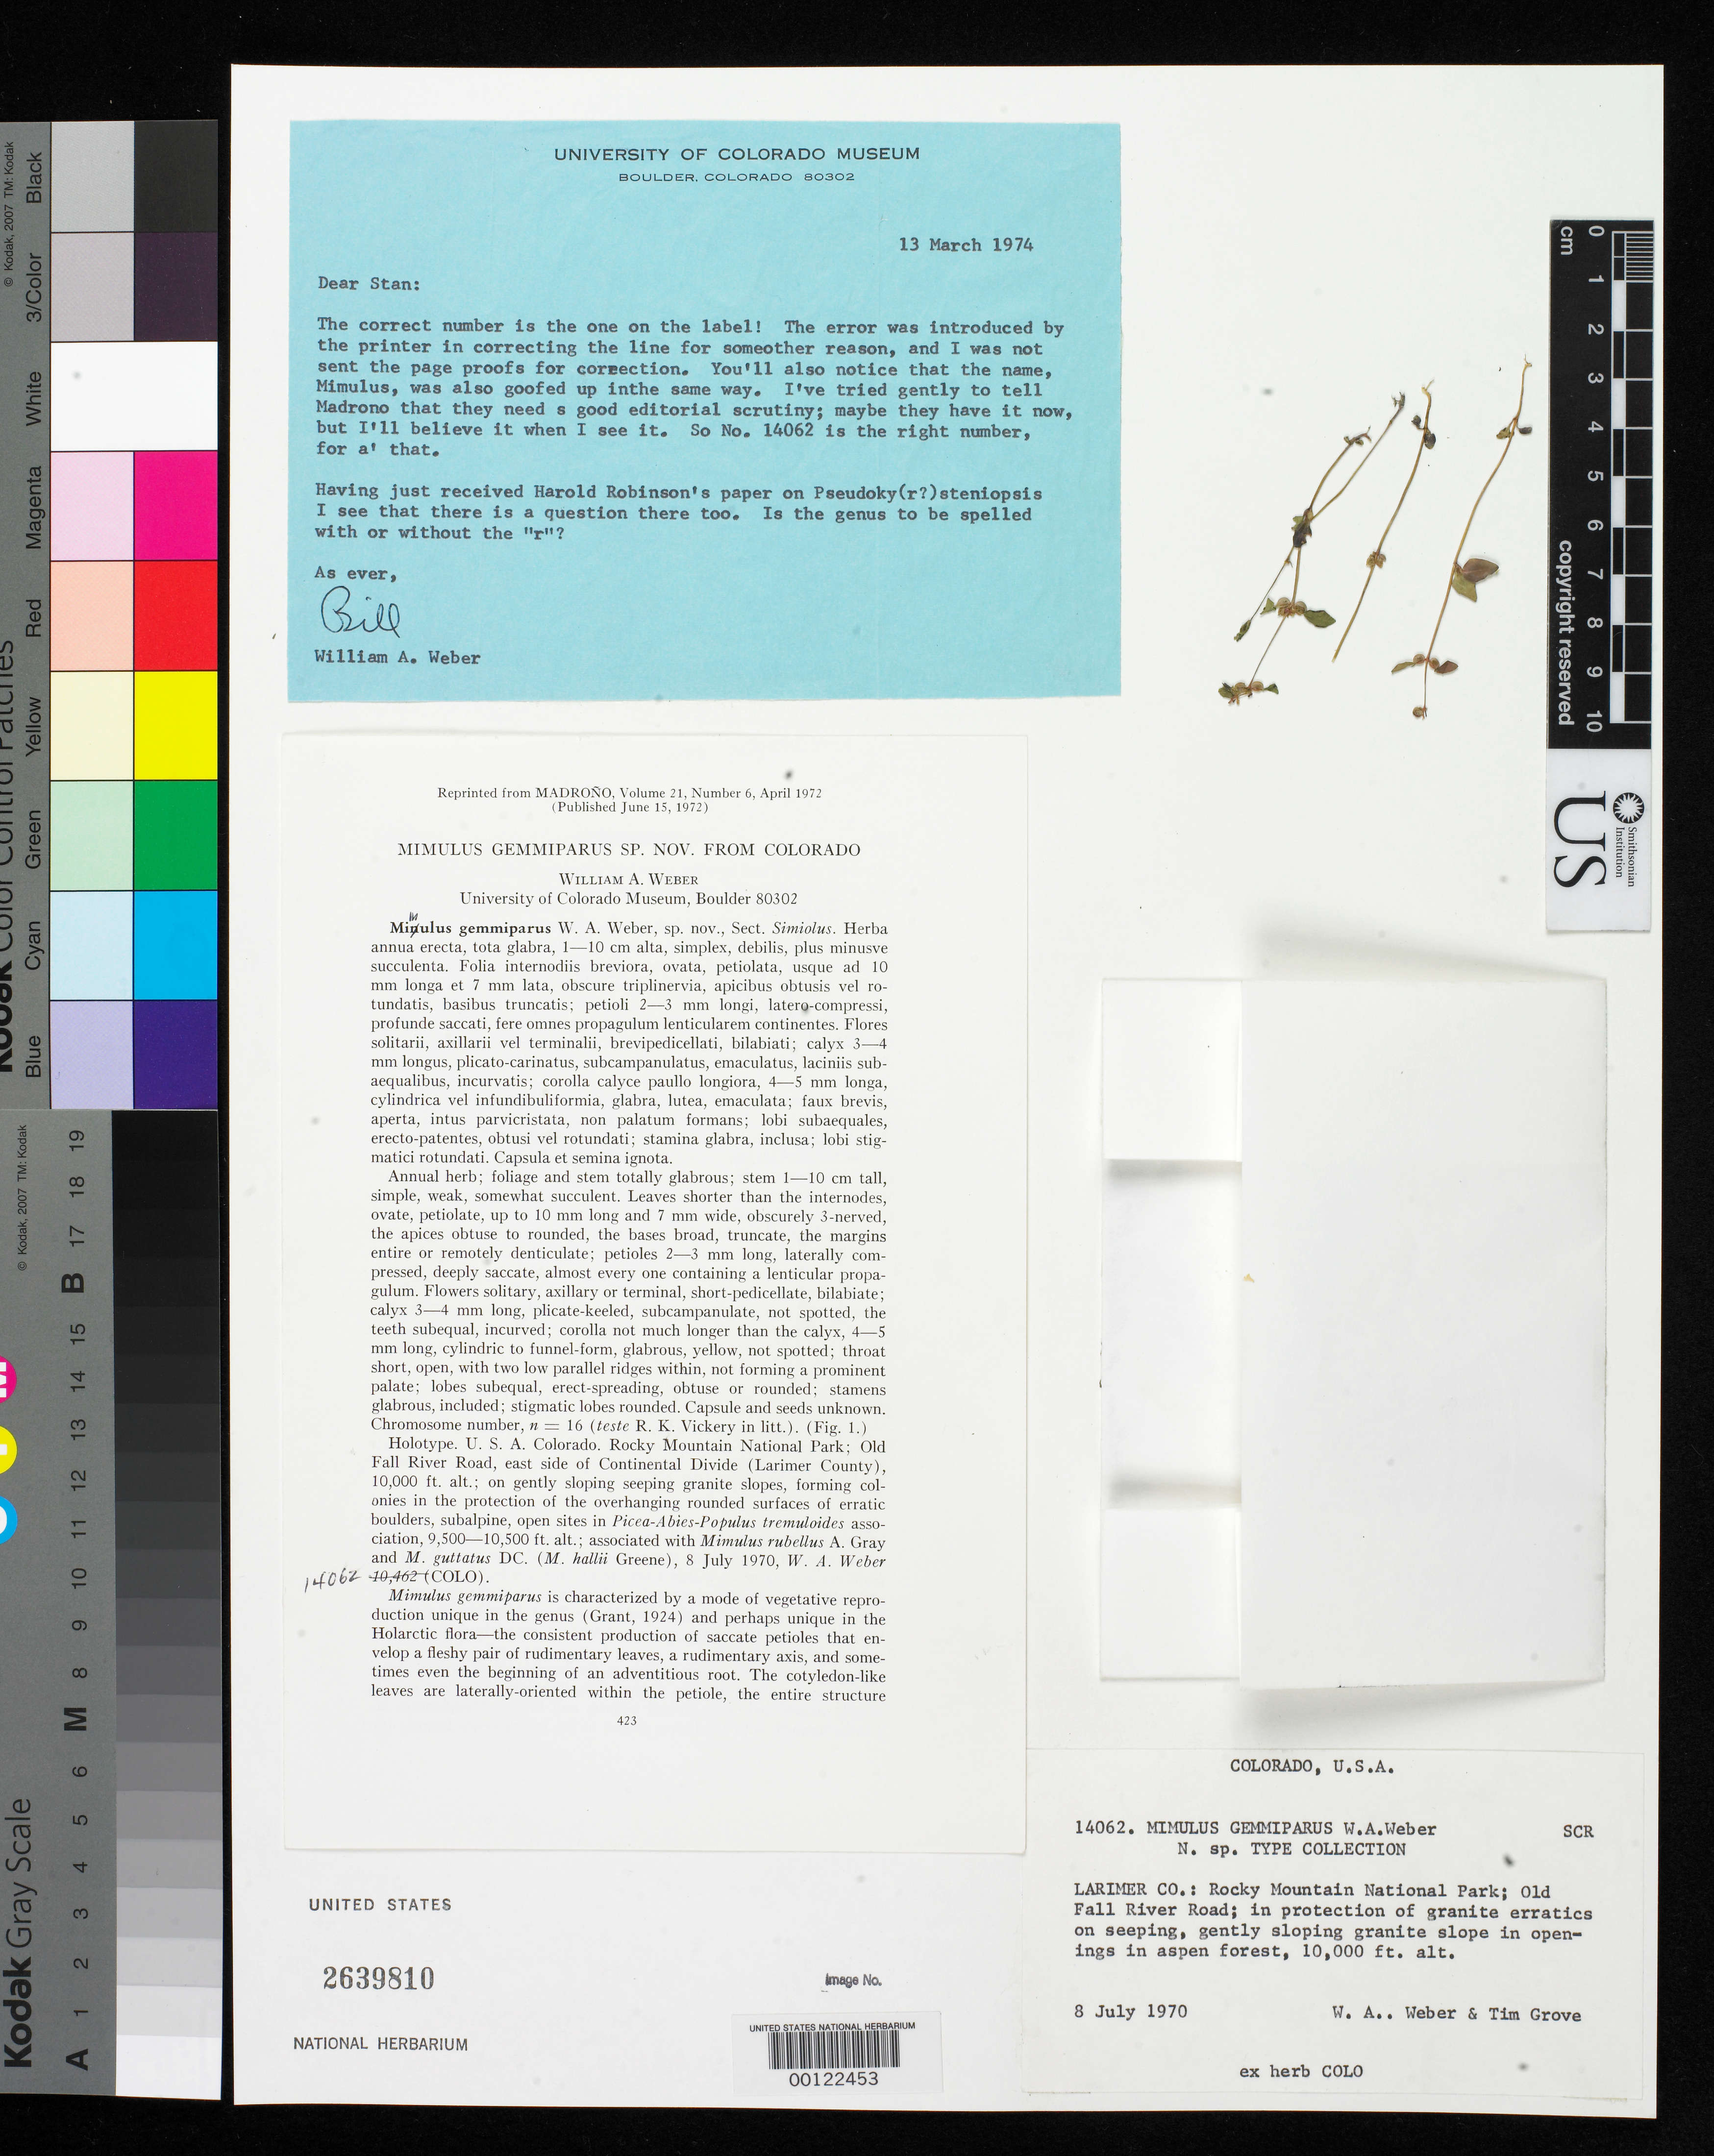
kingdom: Plantae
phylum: Tracheophyta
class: Magnoliopsida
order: Lamiales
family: Phrymaceae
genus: Mimulus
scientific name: Mimulus gemmiparus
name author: W.A. Weber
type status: Isotype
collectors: W. A. Weber & T. Grove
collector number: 14062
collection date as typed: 08 Jul 1970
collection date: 1970-07-08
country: United States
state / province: Colorado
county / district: Larimer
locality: Rocky Mt. Natl. Park.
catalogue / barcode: US 2639810